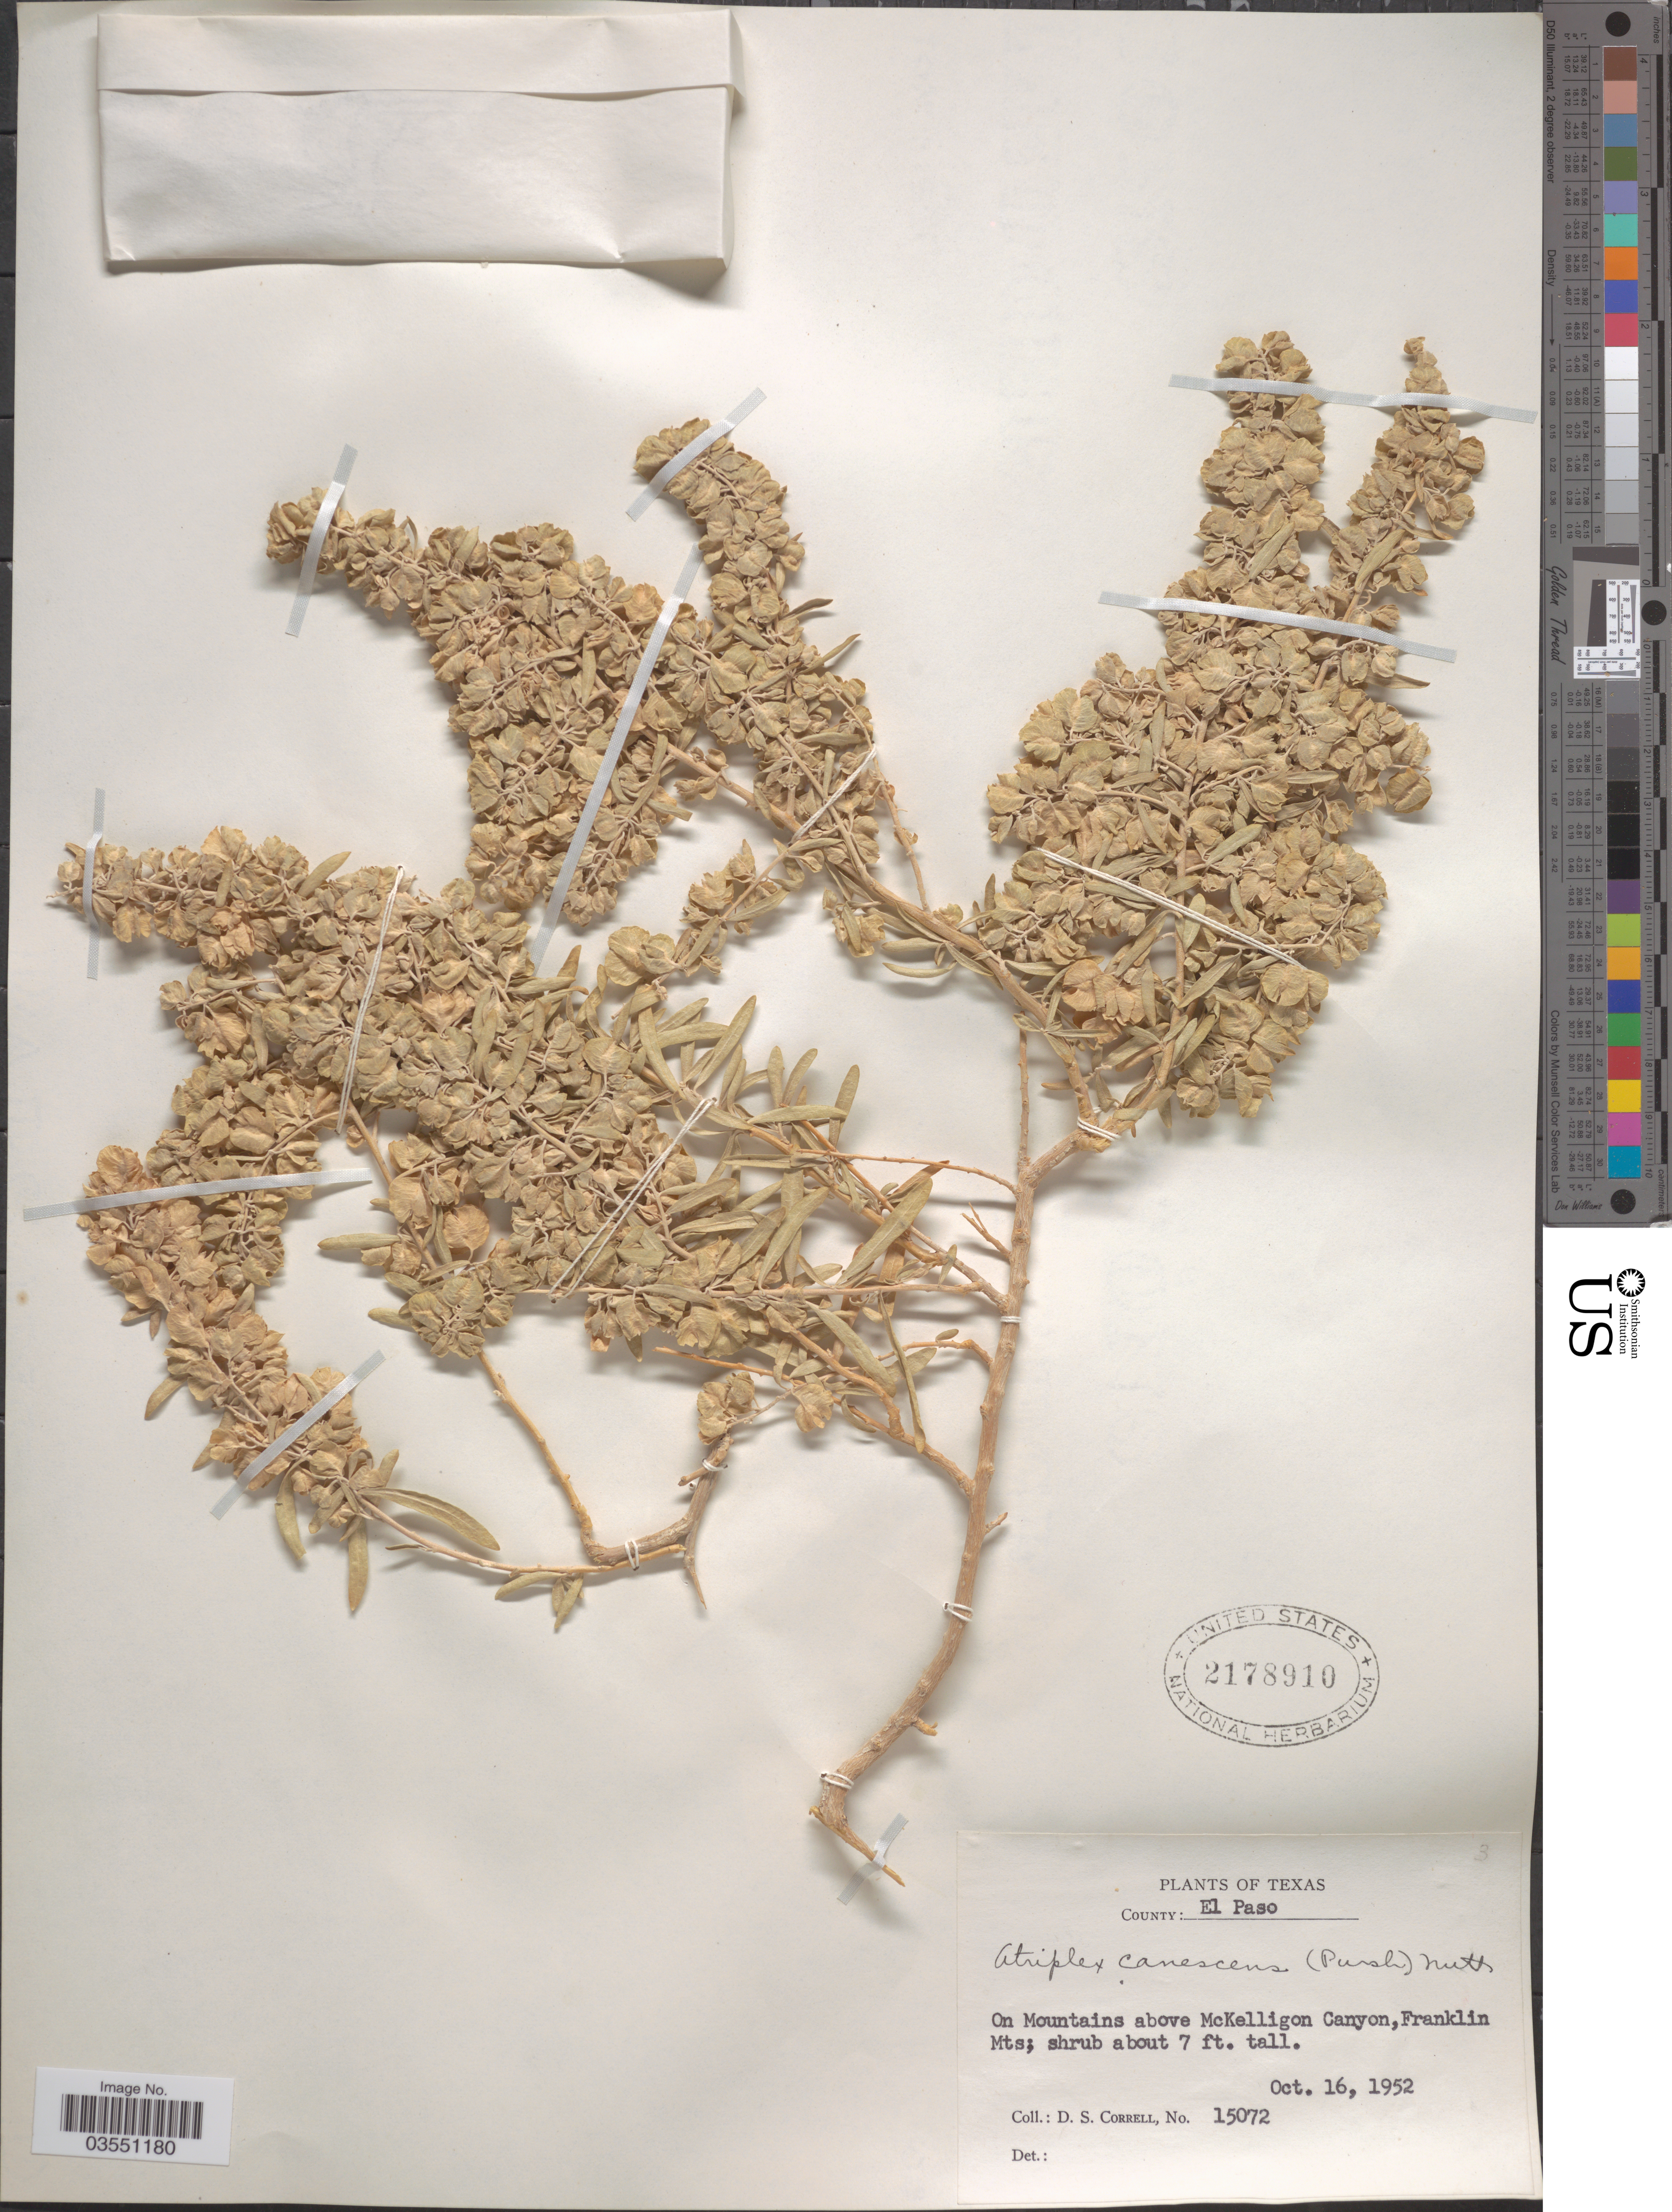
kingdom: Plantae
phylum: Tracheophyta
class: Magnoliopsida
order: Caryophyllales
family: Amaranthaceae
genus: Atriplex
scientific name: Atriplex canescens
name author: (Pursh) Nutt.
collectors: D. S. Correll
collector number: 15072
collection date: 1952-10-16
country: United States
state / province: Texas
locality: County: El Paso. On Mountains above McKelligon Canyon, Franklin Mts.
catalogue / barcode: US 2178910